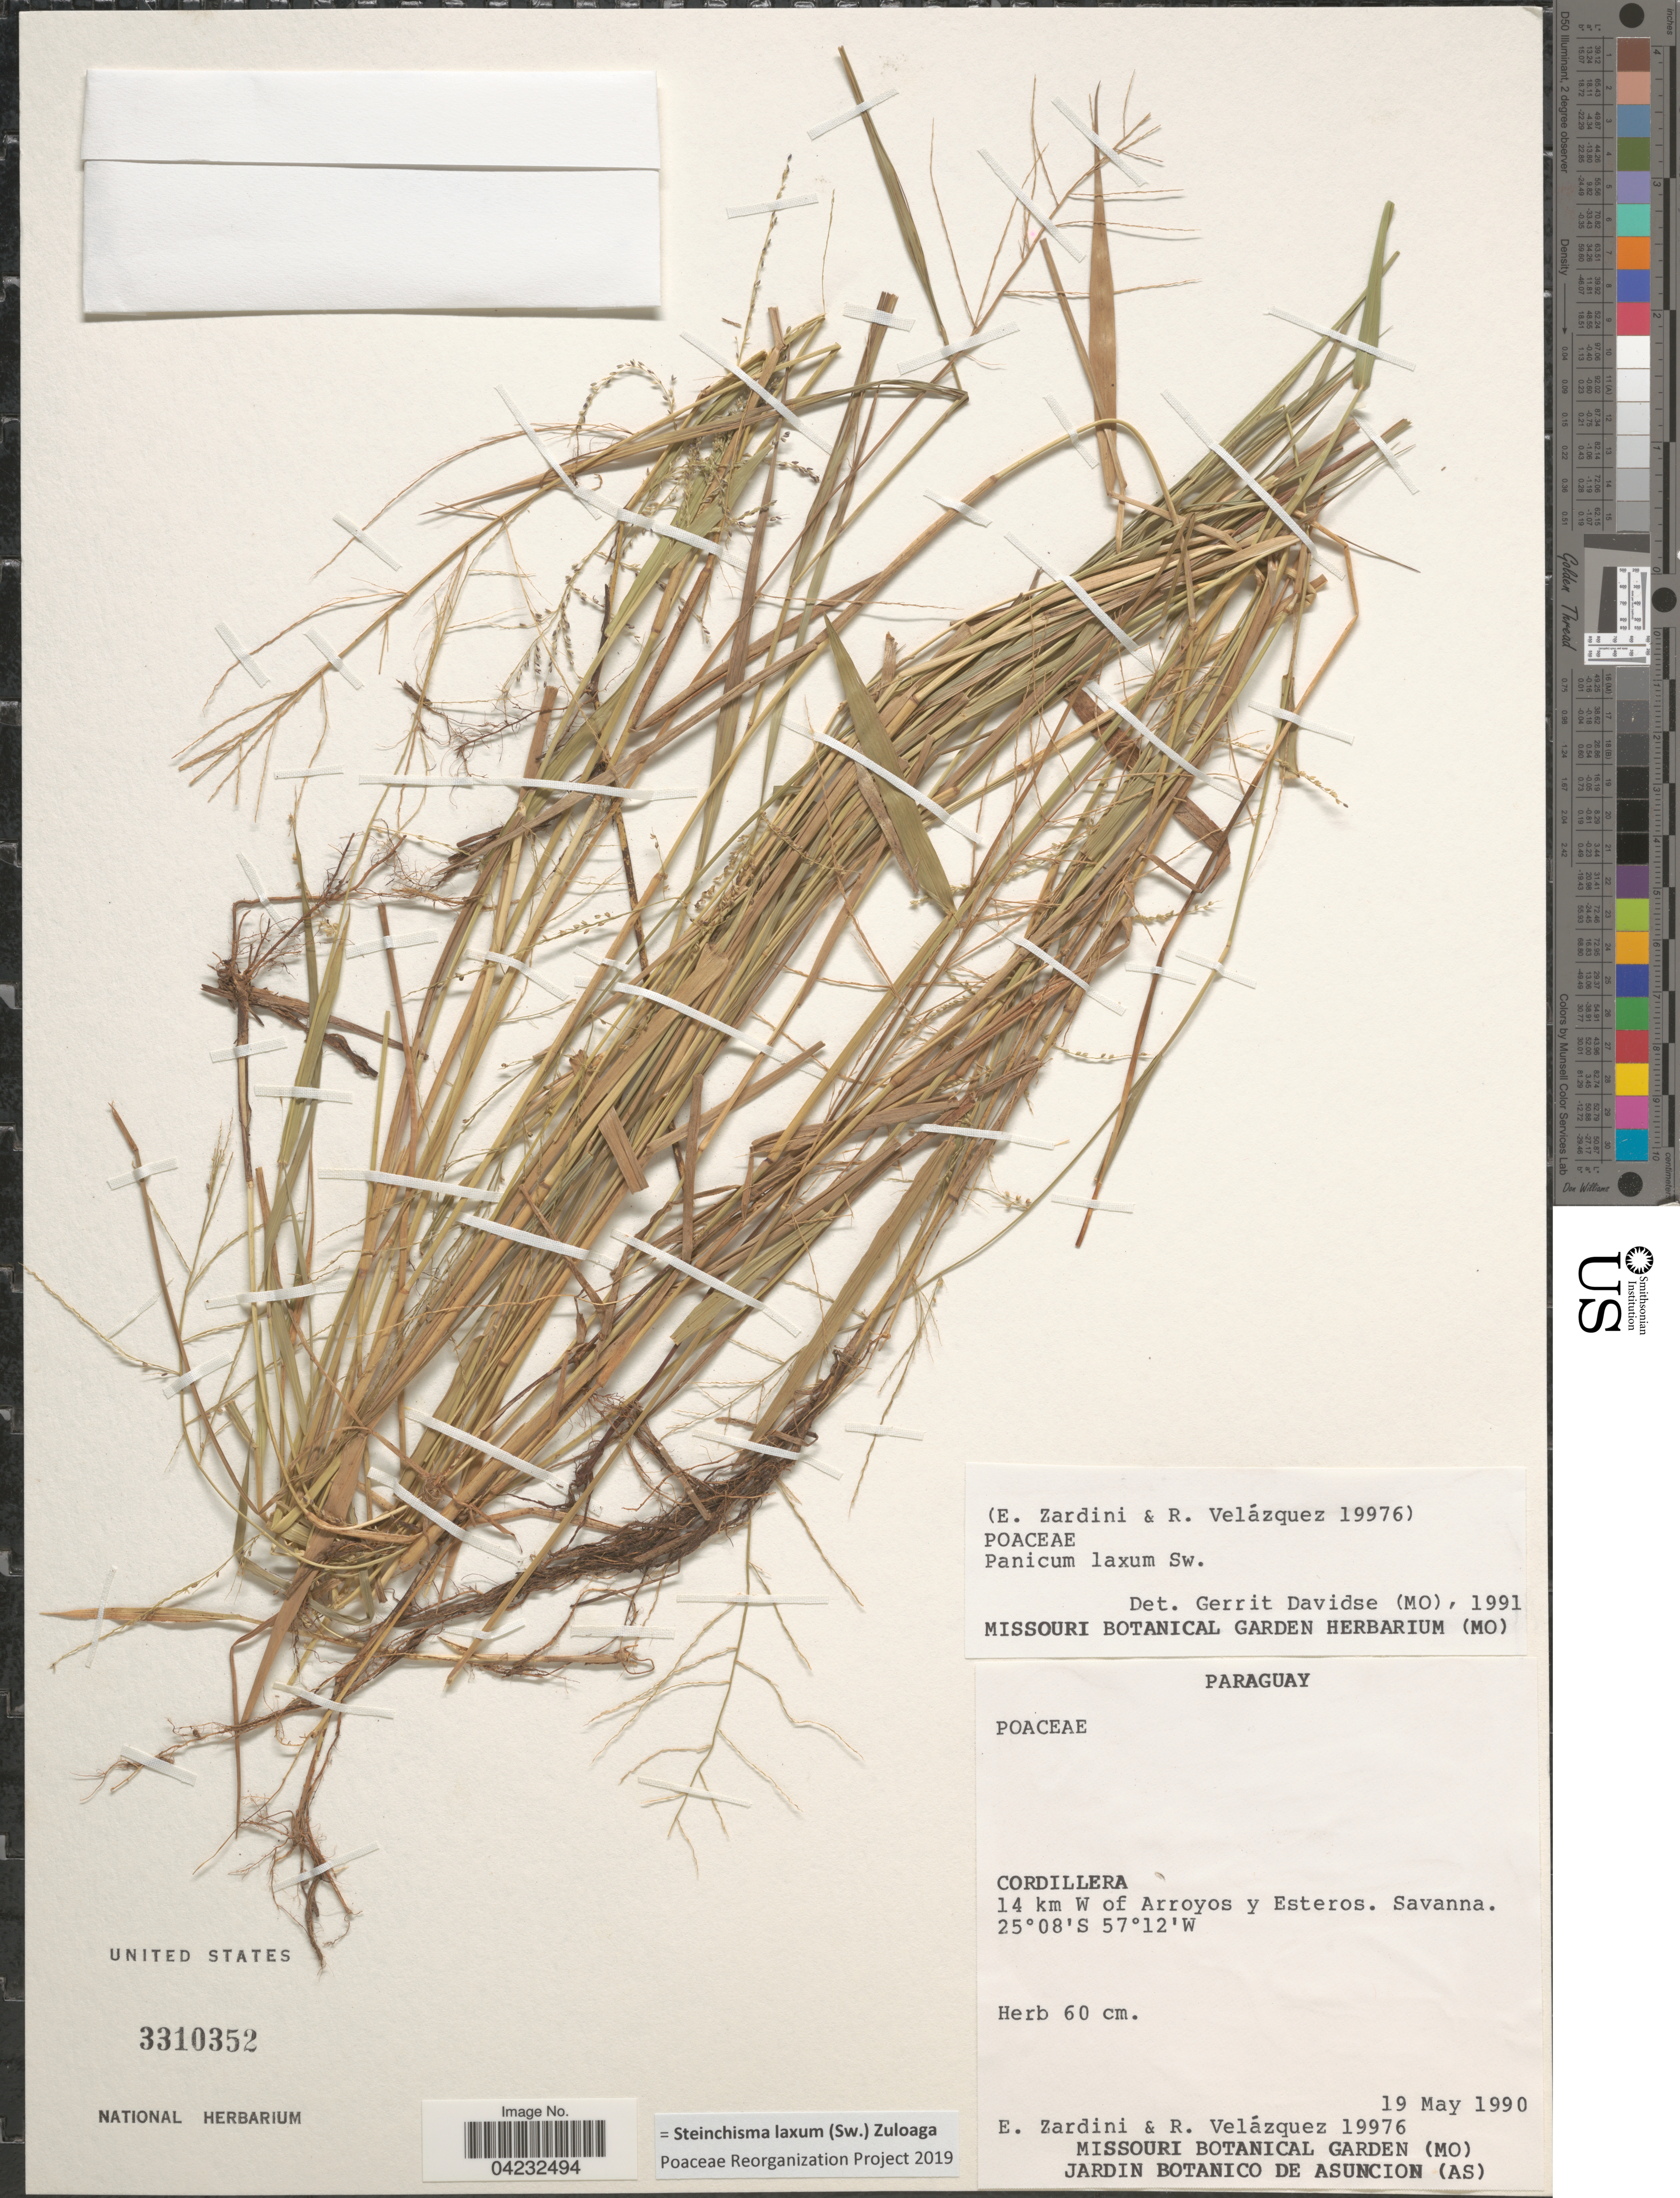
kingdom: Plantae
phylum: Tracheophyta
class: Liliopsida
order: Poales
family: Poaceae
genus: Steinchisma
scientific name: Steinchisma laxum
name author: (Sw.) Zuloaga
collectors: E. Zardini & R. Velázquez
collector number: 19976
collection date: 1990-05-19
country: Paraguay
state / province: Cordillera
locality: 14 km W of Arroyos y Esteros. Savanna.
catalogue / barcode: US 3310352